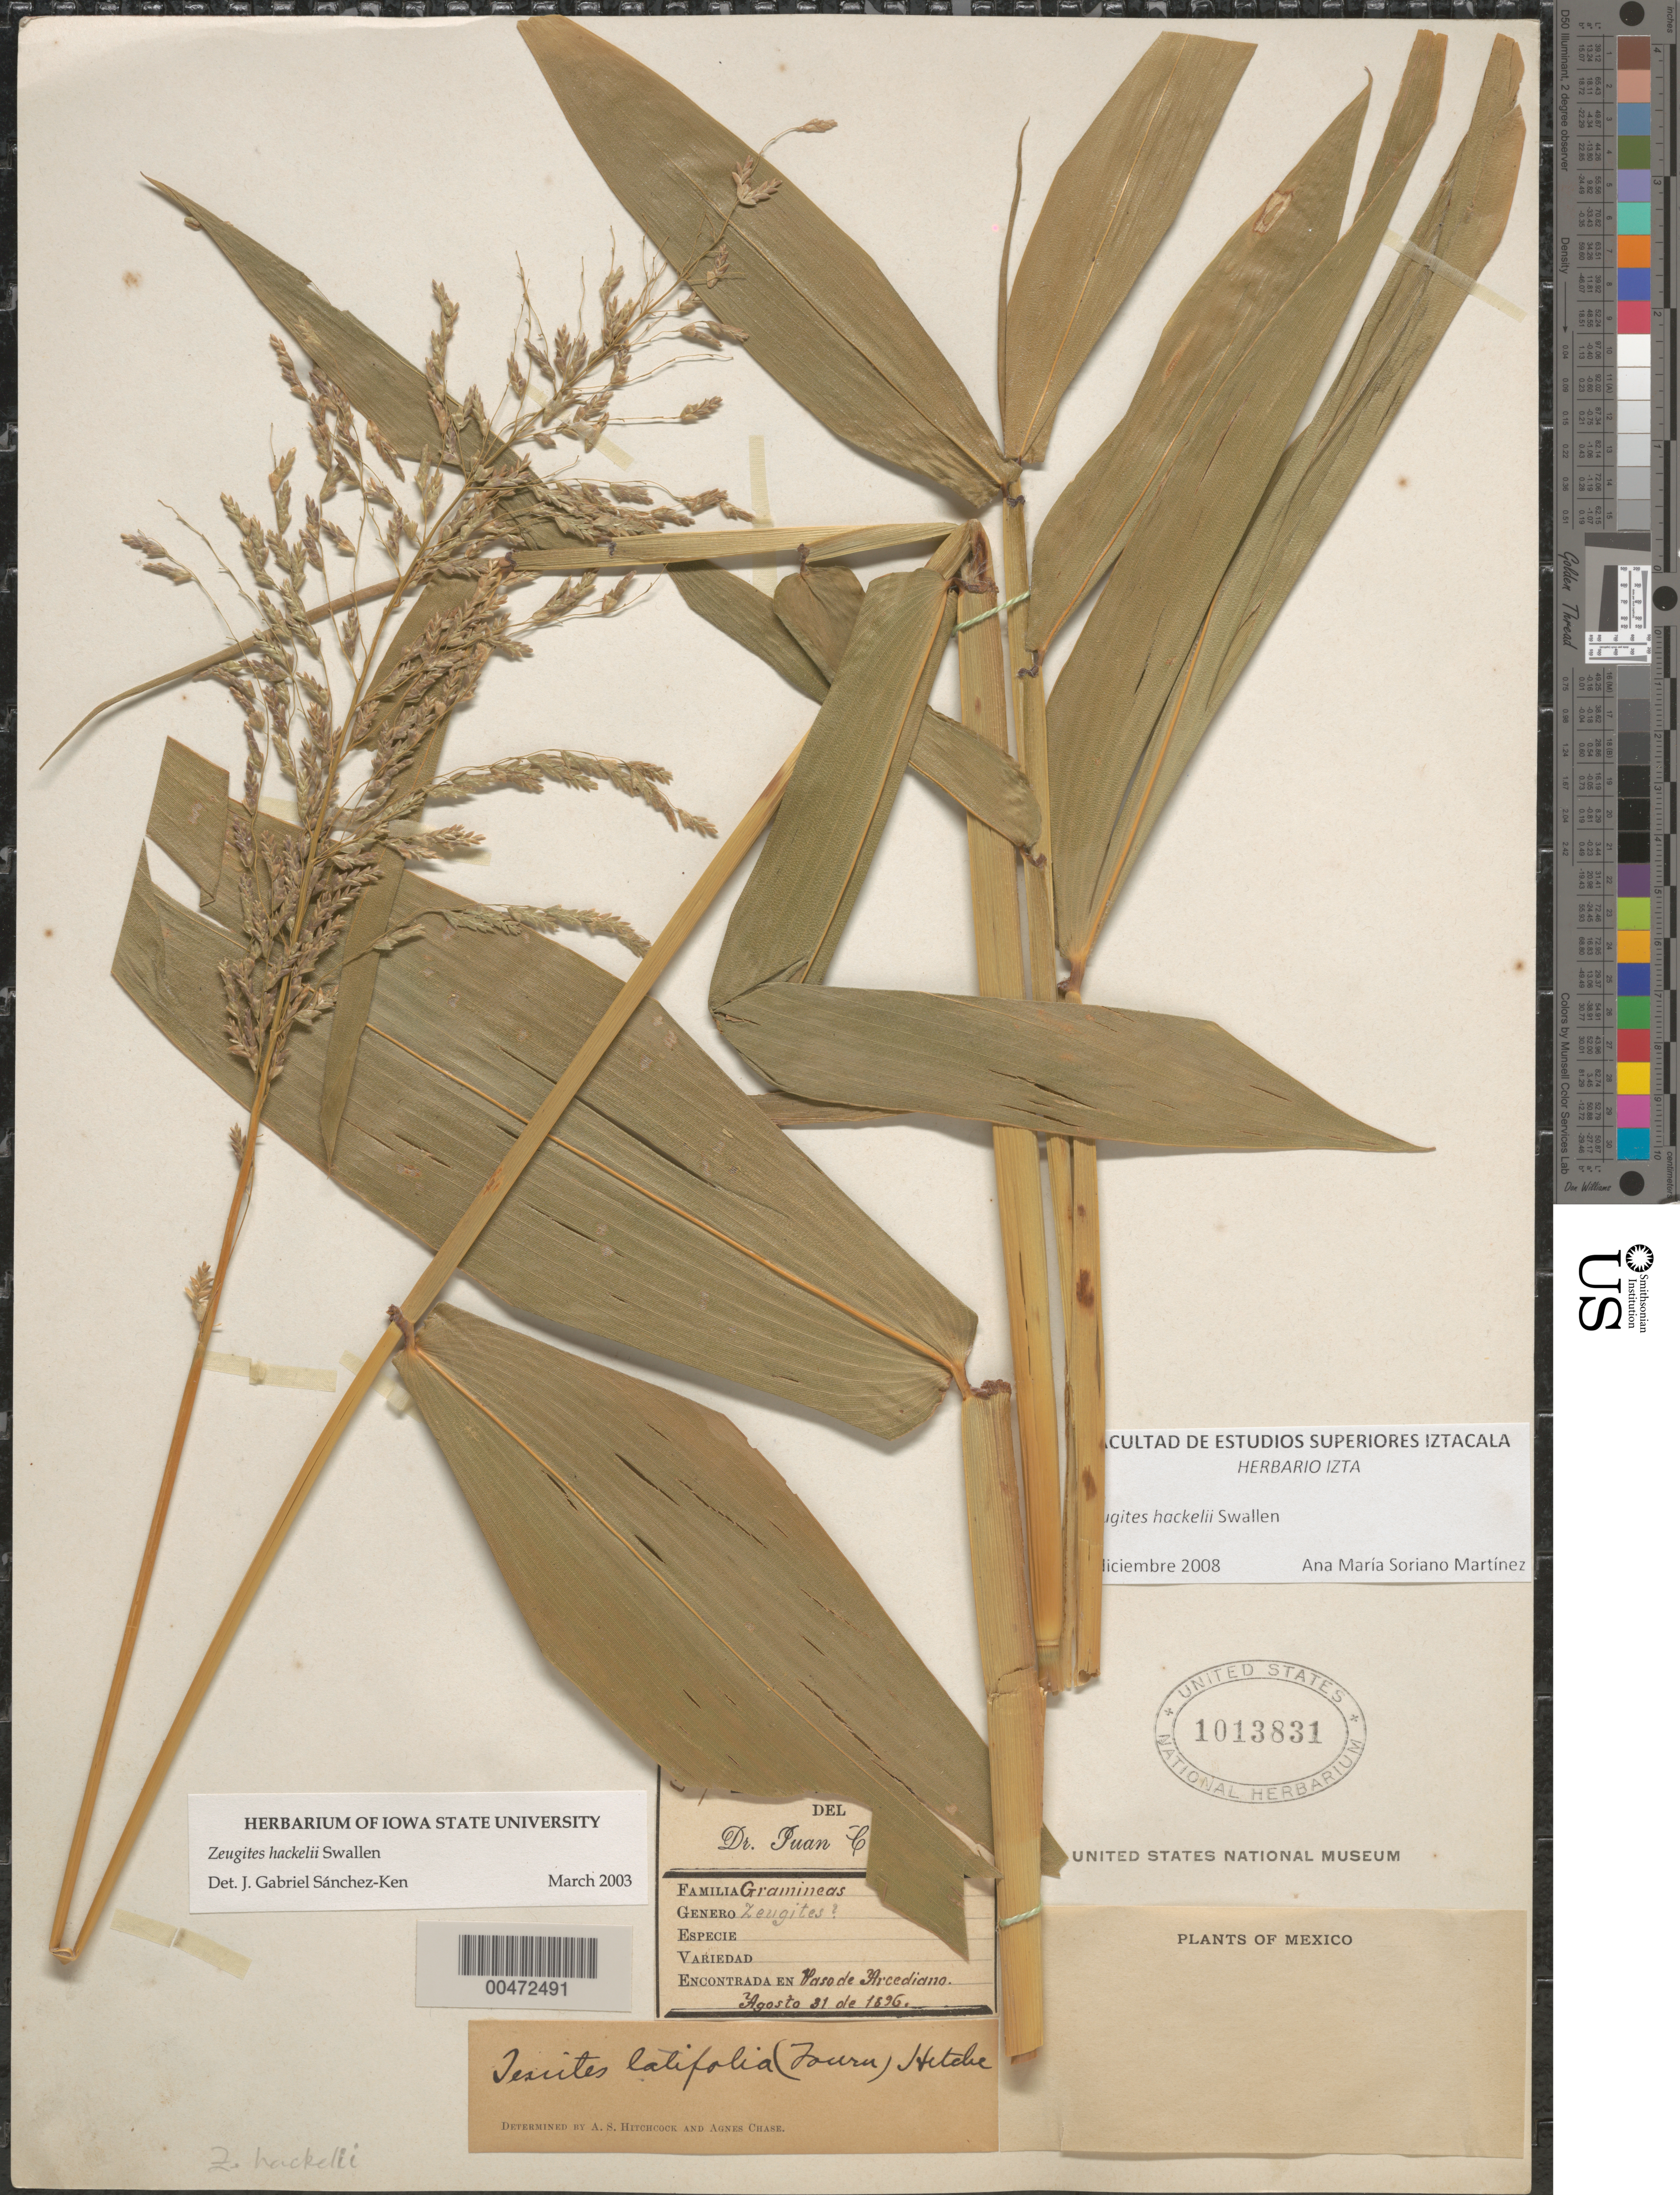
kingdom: Plantae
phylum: Tracheophyta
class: Liliopsida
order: Poales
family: Poaceae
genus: Zeugites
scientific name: Zeugites latifolius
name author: (E. Fourn.) Hemsl.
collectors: J. C. Oliva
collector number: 57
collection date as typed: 31 Aug 1896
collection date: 1896-08-31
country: Mexico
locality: Paso de Arcediano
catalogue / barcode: US 1013831